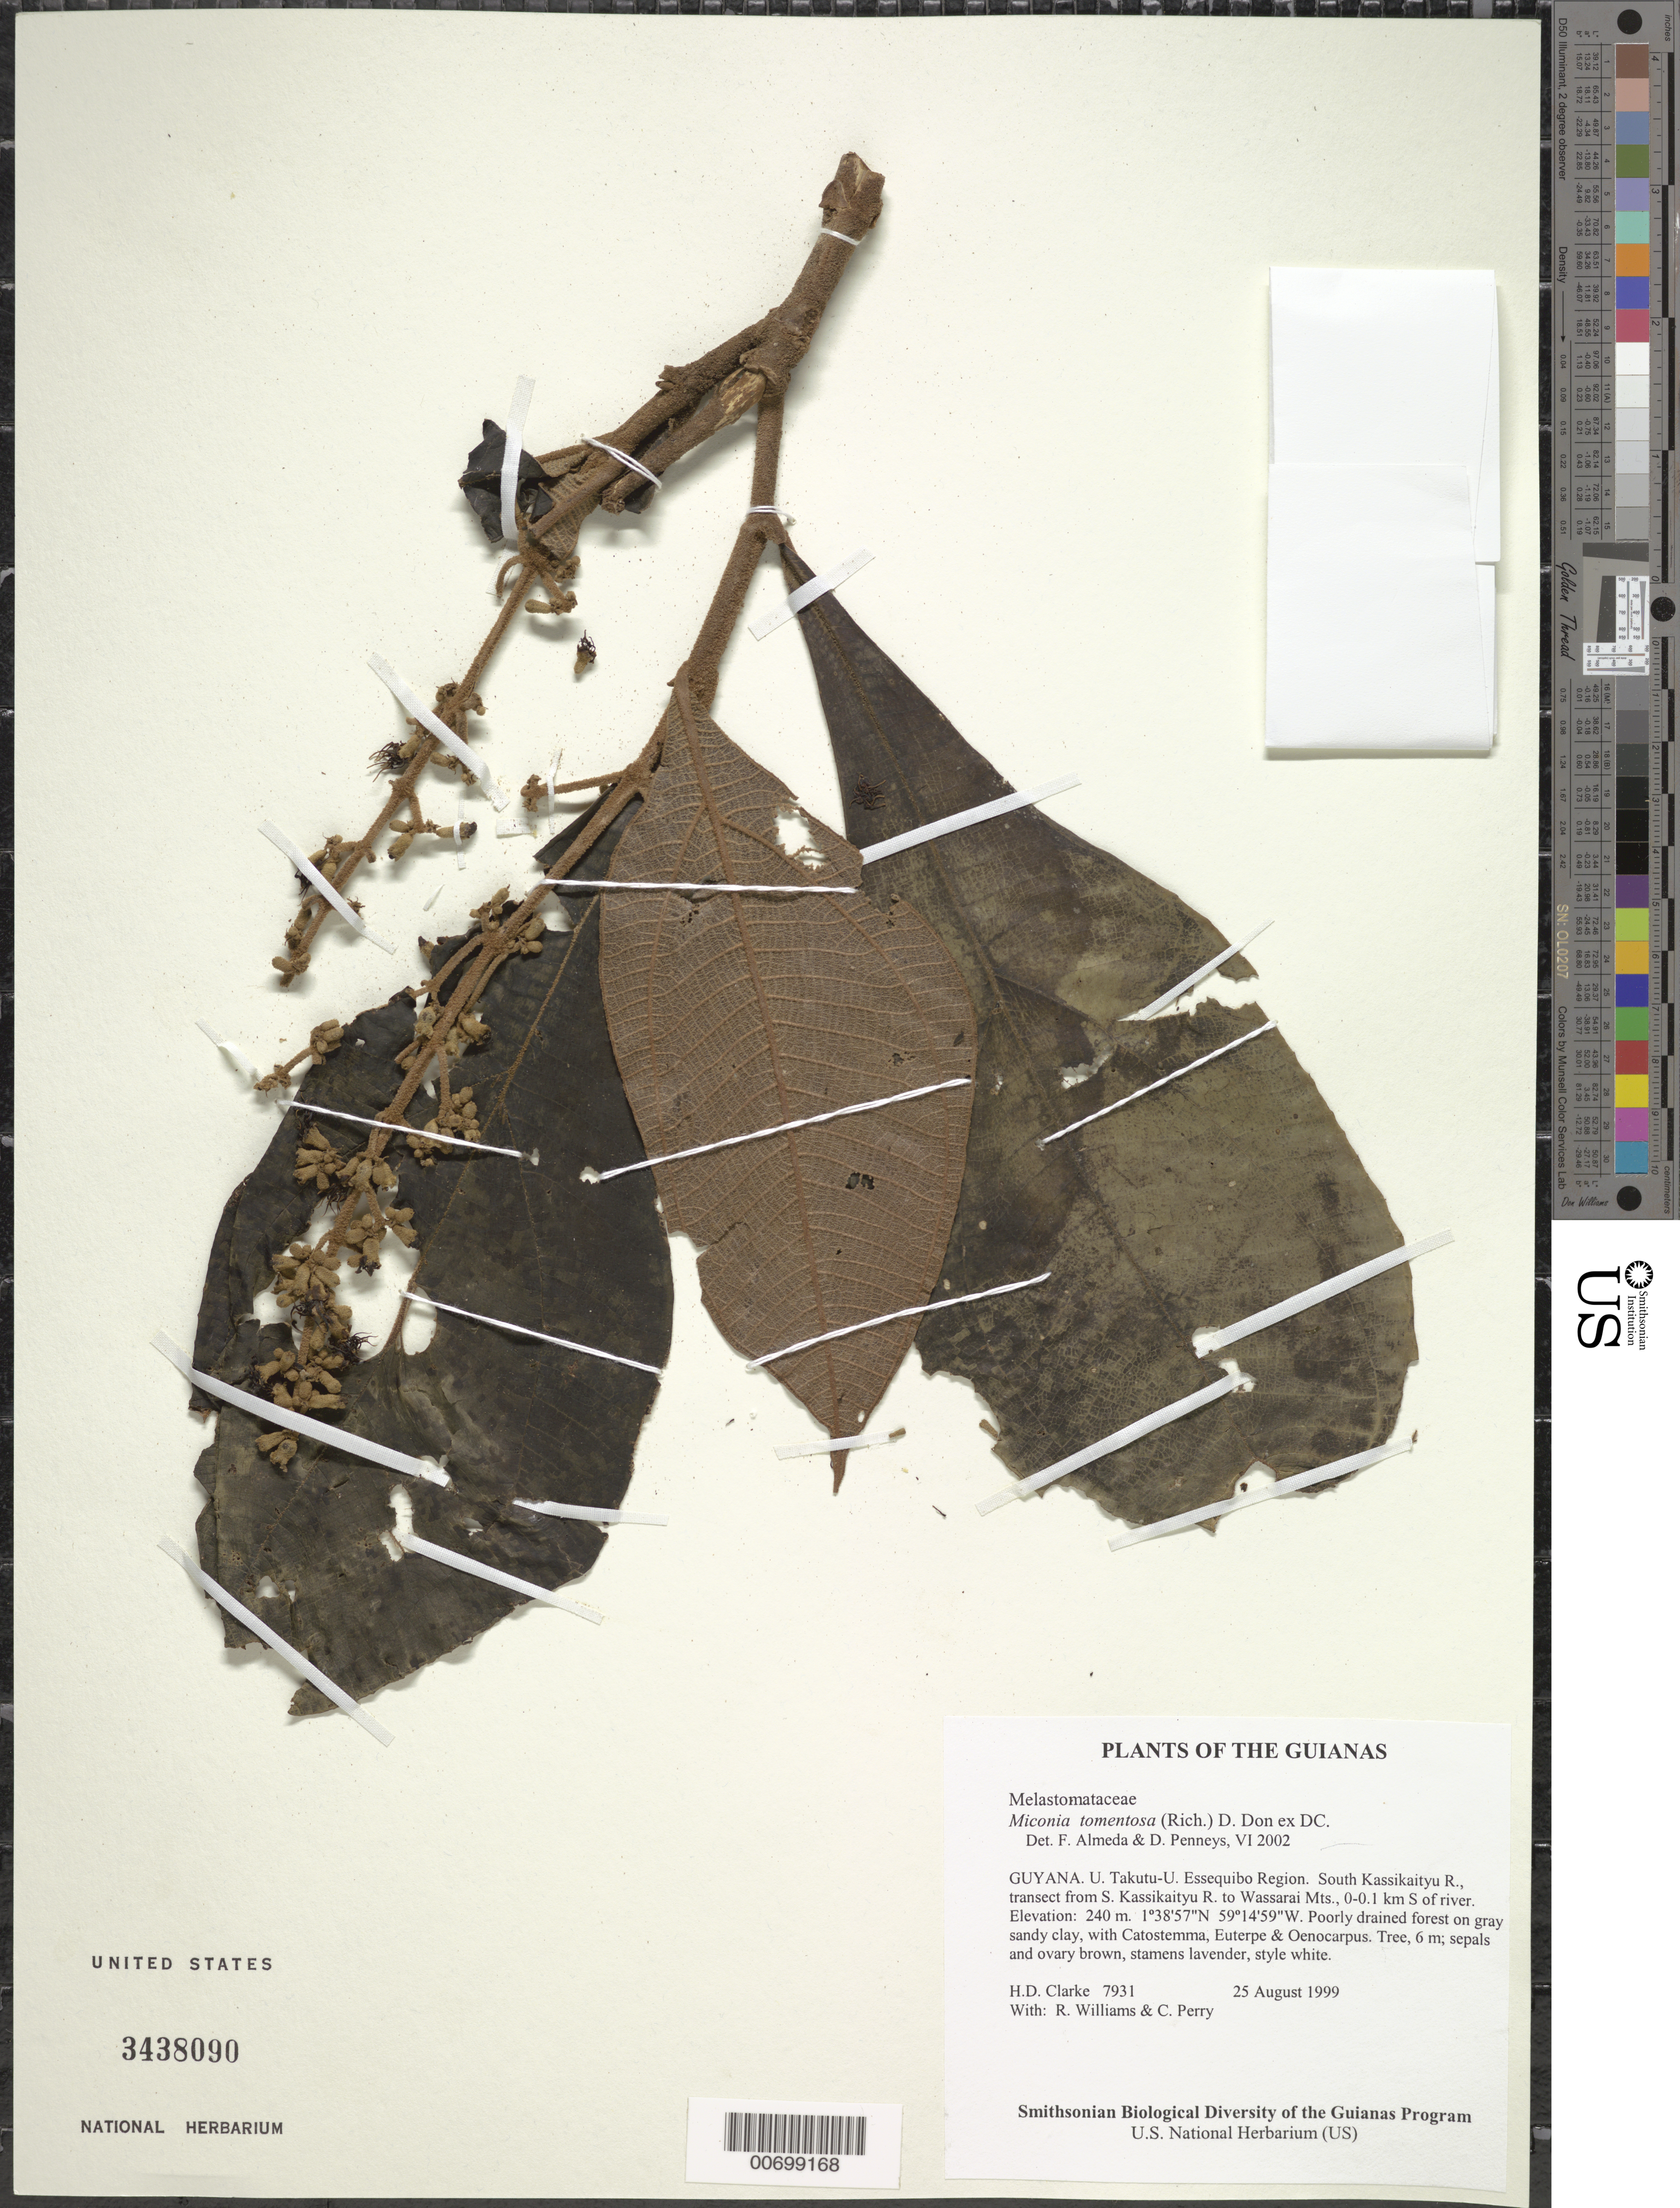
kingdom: Plantae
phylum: Tracheophyta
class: Magnoliopsida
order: Myrtales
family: Melastomataceae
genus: Miconia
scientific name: Miconia tomentosa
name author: (Rich.) D. Don ex DC.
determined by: Almeda, F.; Penneys, D. S.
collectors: H. D. Clarke, R. Williams & C. Perry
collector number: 7931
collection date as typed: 25 August 1999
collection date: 1999-08-25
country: Guyana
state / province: U. Takutu-U. Essequibo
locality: South Kassikaityu R., transect from S. Kassikaityu R. to Wassarai Mts., 0-0.1 km S of river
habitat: Poorly drained forest on gray sandy clay, with Catostemma, Euterpe & Oenocarpus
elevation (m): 240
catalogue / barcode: US 3438090